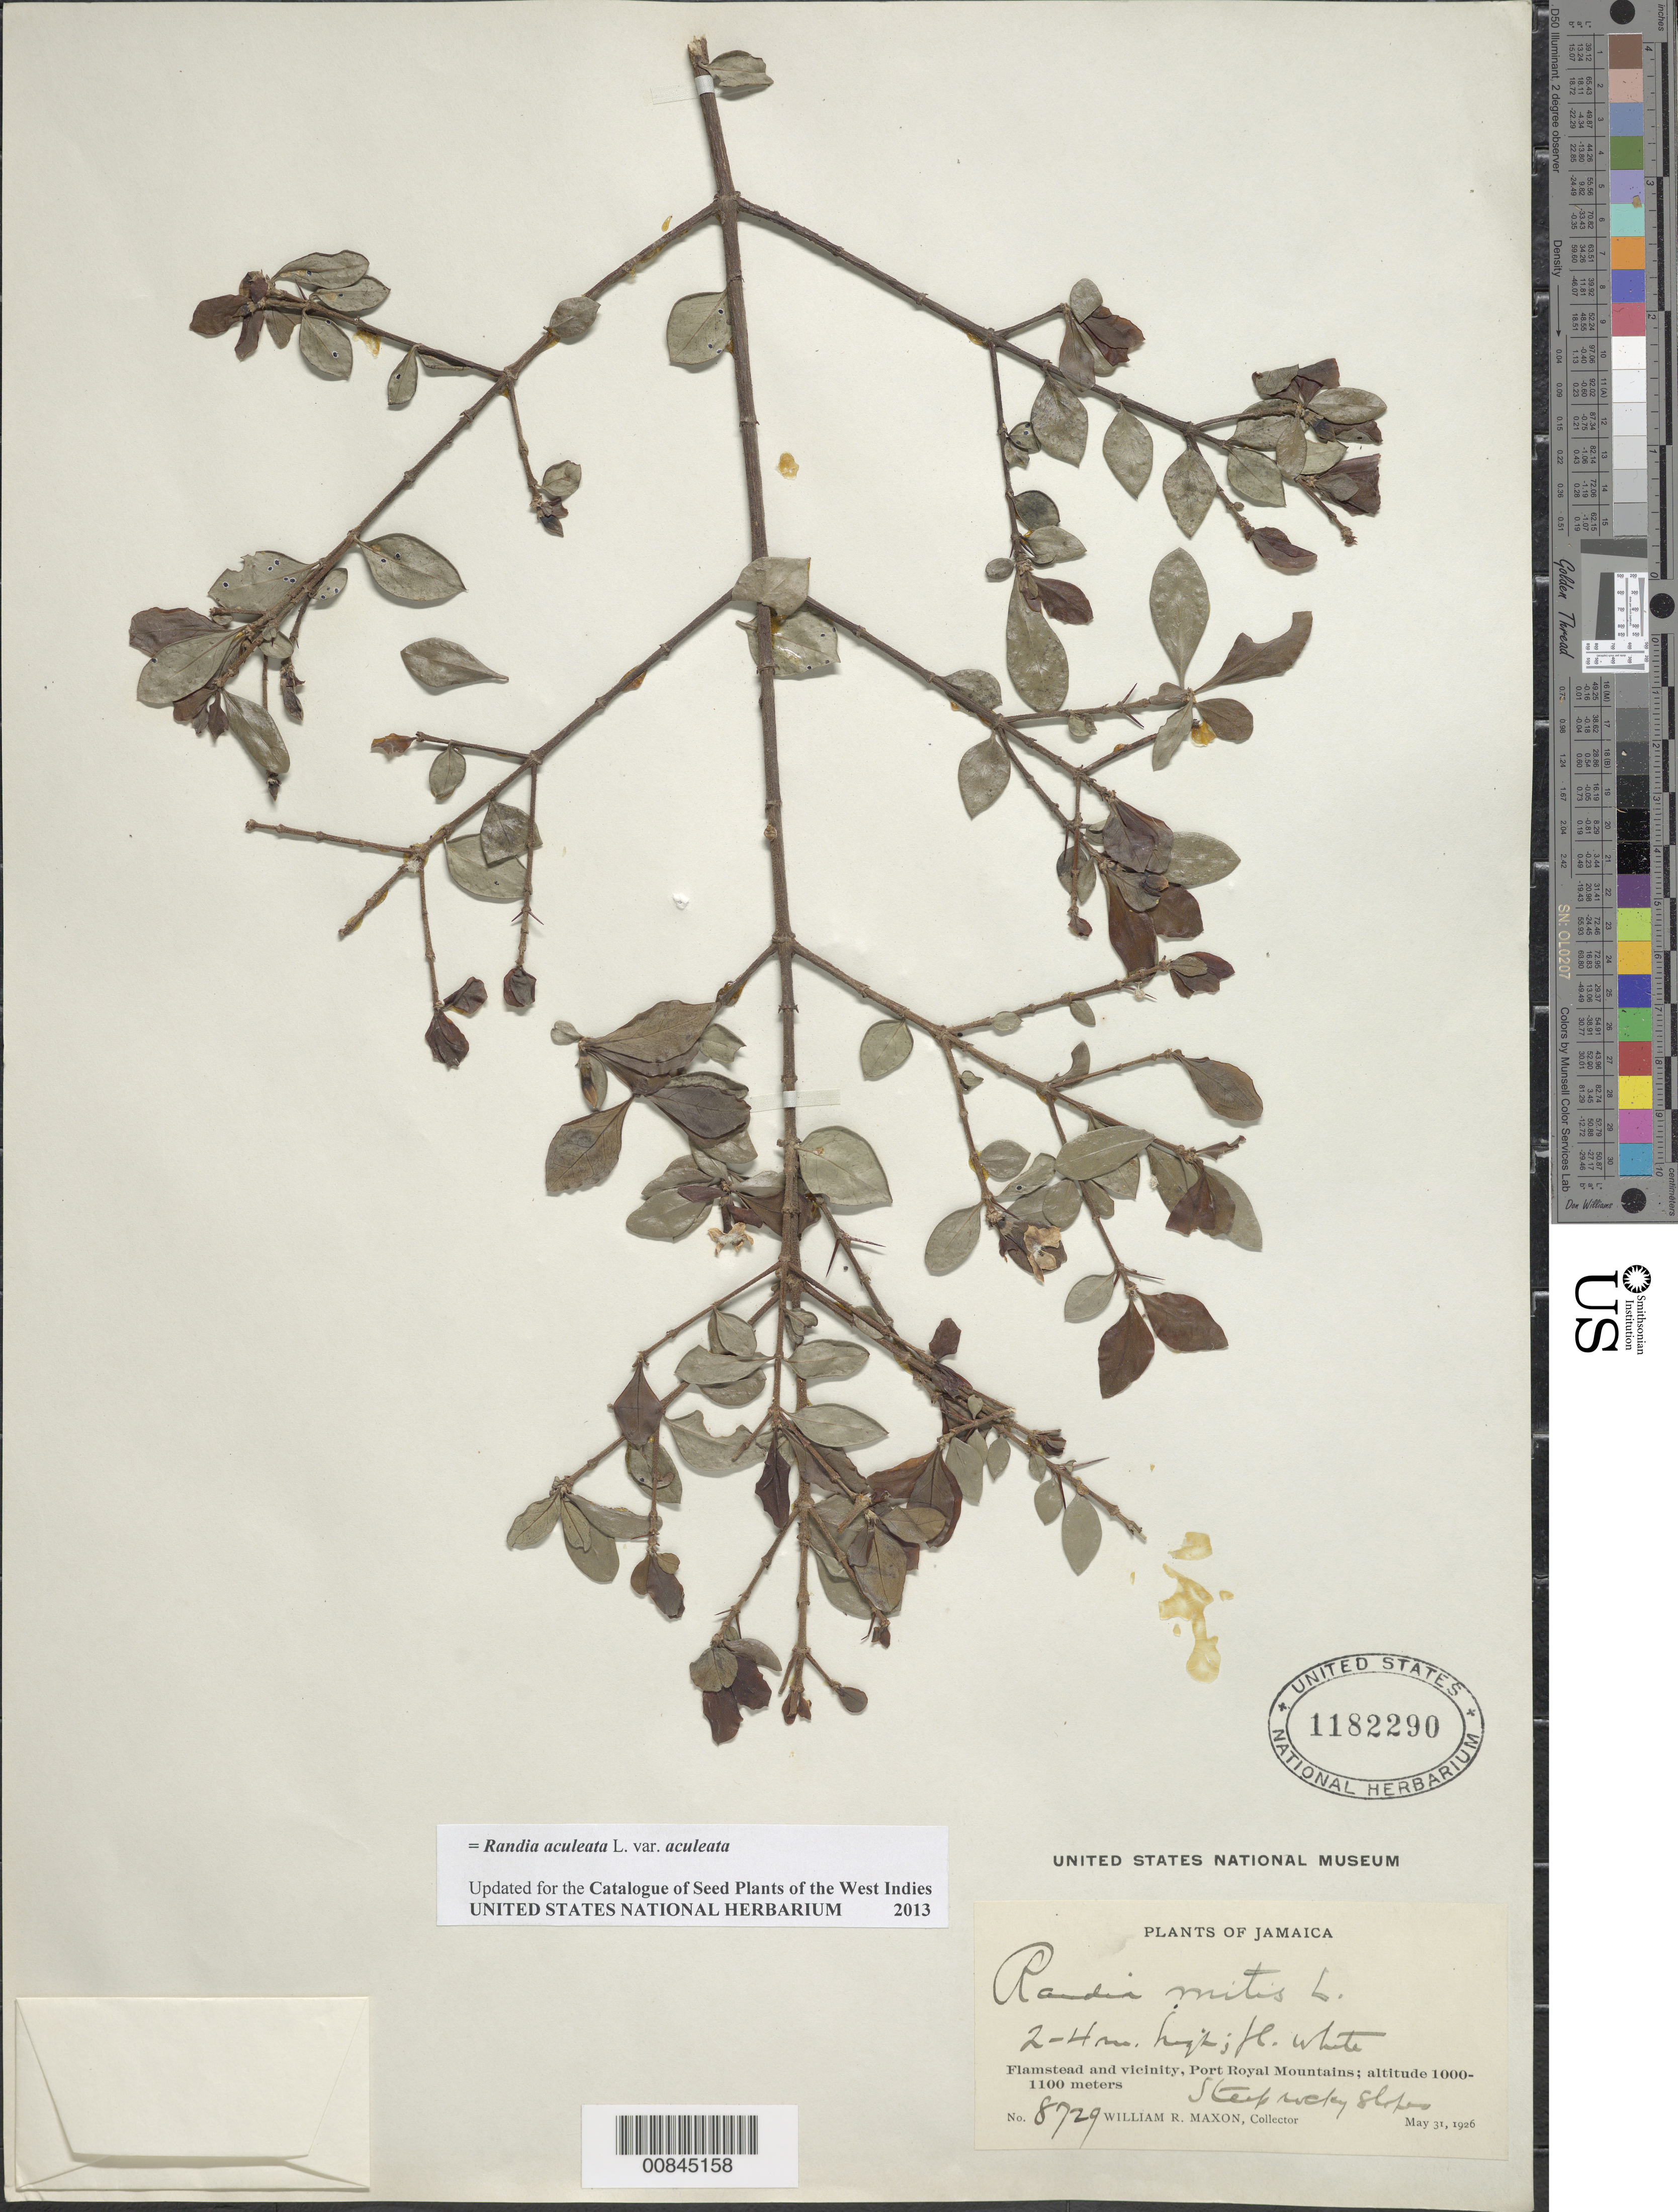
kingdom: Plantae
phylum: Tracheophyta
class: Magnoliopsida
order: Gentianales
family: Rubiaceae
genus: Randia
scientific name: Randia aculeata var. aculeata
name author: L.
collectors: W. R. Maxon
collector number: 8729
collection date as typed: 31 May 1926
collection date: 1926-05-31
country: Jamaica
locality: Flamstead and vicinity, Port Royal Mountains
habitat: Steep, rocky slopes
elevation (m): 1000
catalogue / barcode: US 1182290